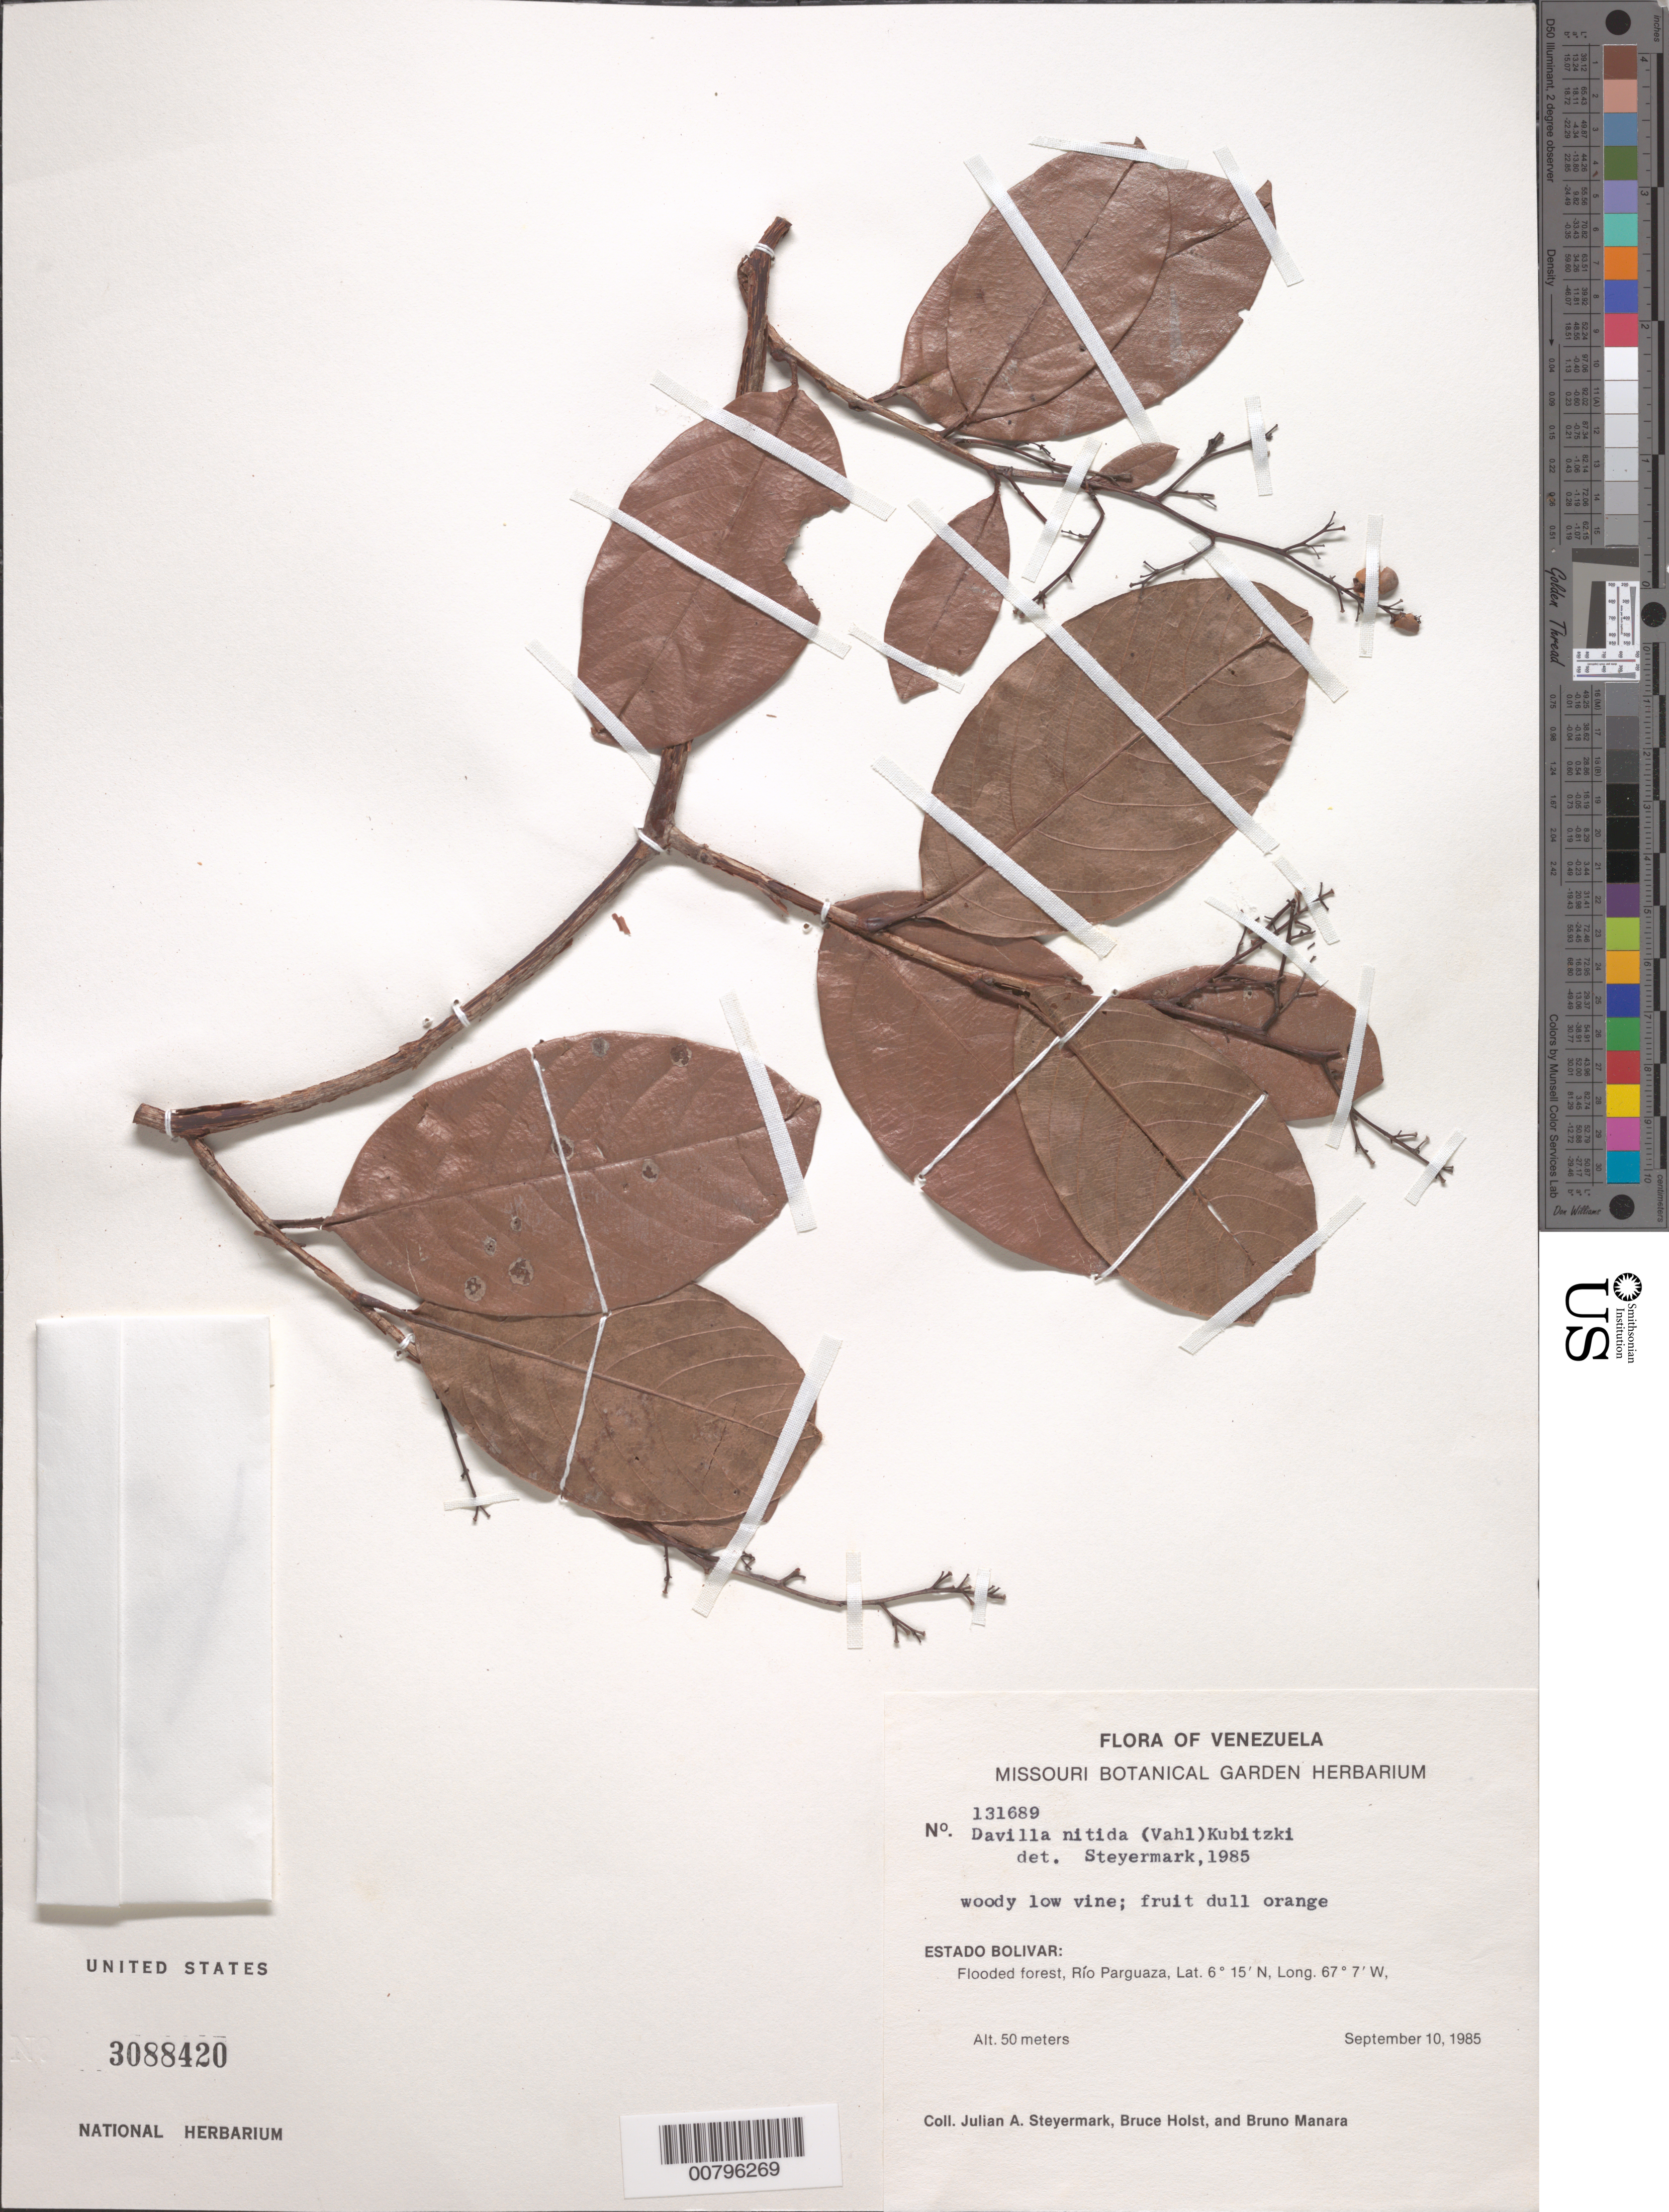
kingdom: Plantae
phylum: Tracheophyta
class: Magnoliopsida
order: Dilleniales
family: Dilleniaceae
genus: Davilla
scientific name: Davilla nitida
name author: (Vahl) Kubitzki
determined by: Steyermark, Julian A., (VEN)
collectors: J. Steyermark, B. Holst & B. Manara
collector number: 131689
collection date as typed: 10-Sep-85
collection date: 1985-09-10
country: Venezuela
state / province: Bolívar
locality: Rio Parguaza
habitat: Flooded forest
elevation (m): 50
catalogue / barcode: US 3088420